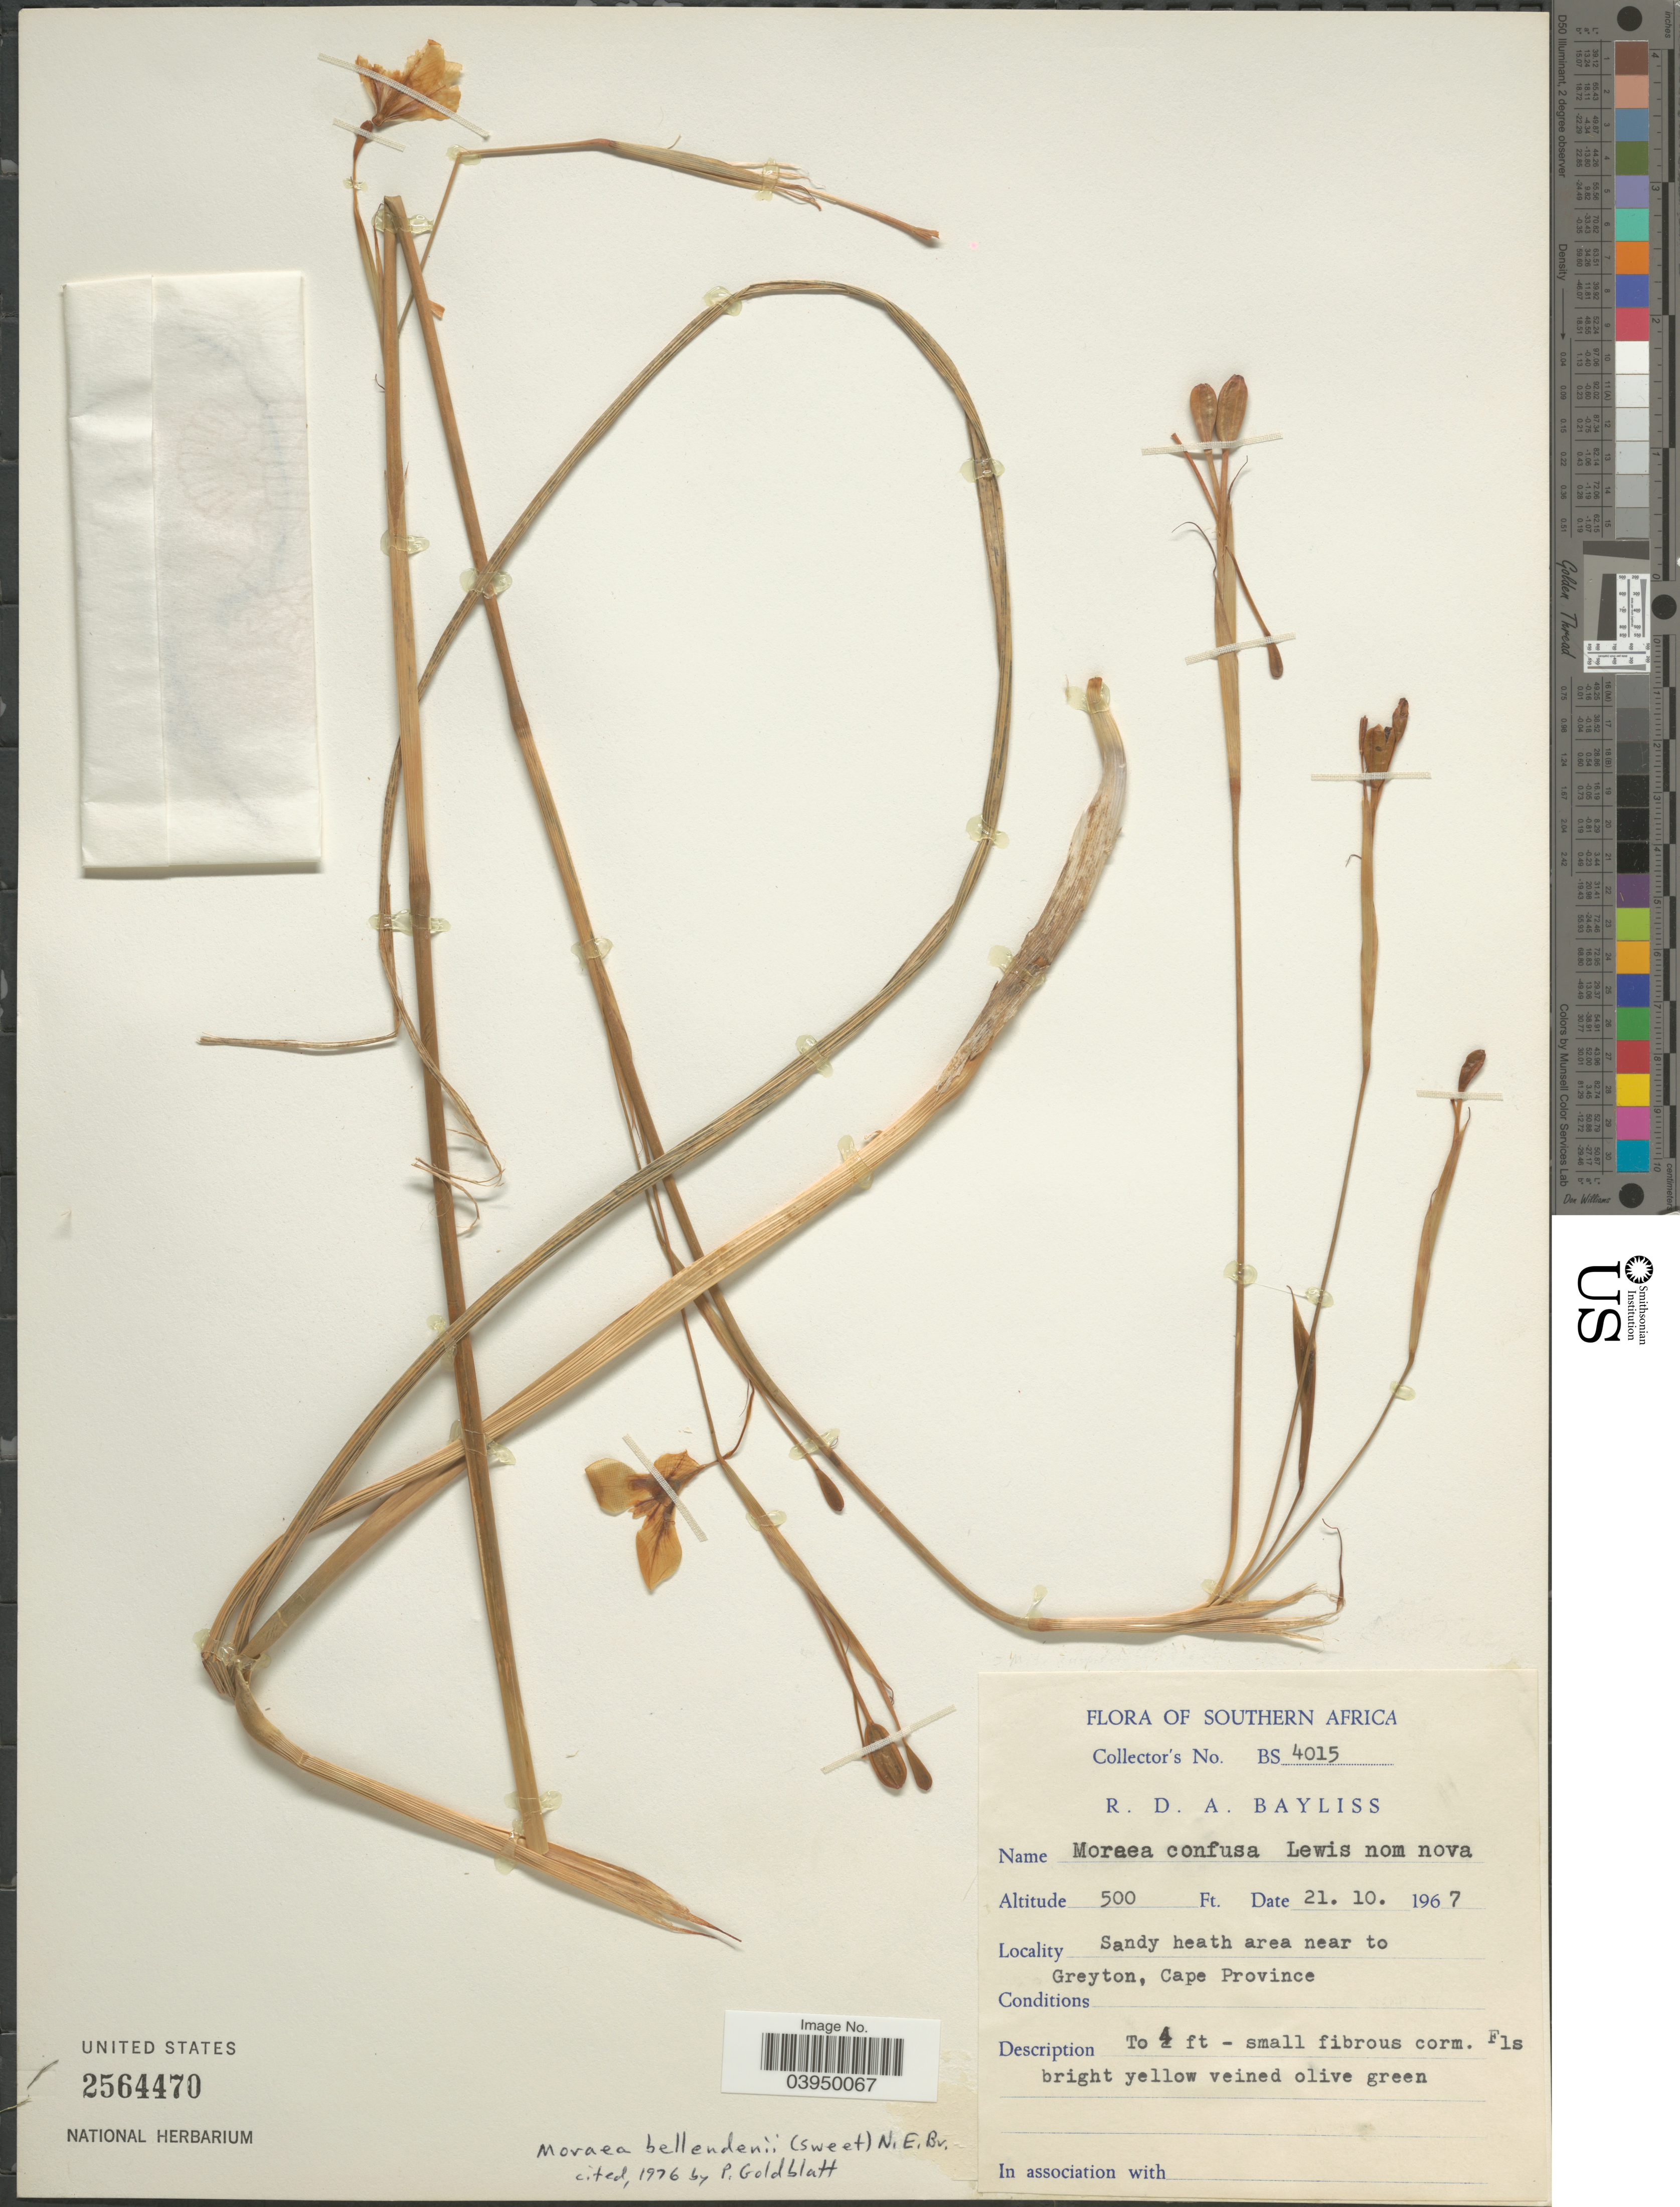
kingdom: Plantae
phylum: Tracheophyta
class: Liliopsida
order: Asparagales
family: Iridaceae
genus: Moraea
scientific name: Moraea bellendenii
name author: (Sweet) N.E. Br.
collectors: R. Bayliss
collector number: BS4015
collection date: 1967-10-21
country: South Africa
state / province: Western Cape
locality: Southern Africa. Sandy heath area near to Greyton.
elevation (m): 152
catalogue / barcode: US 2564470